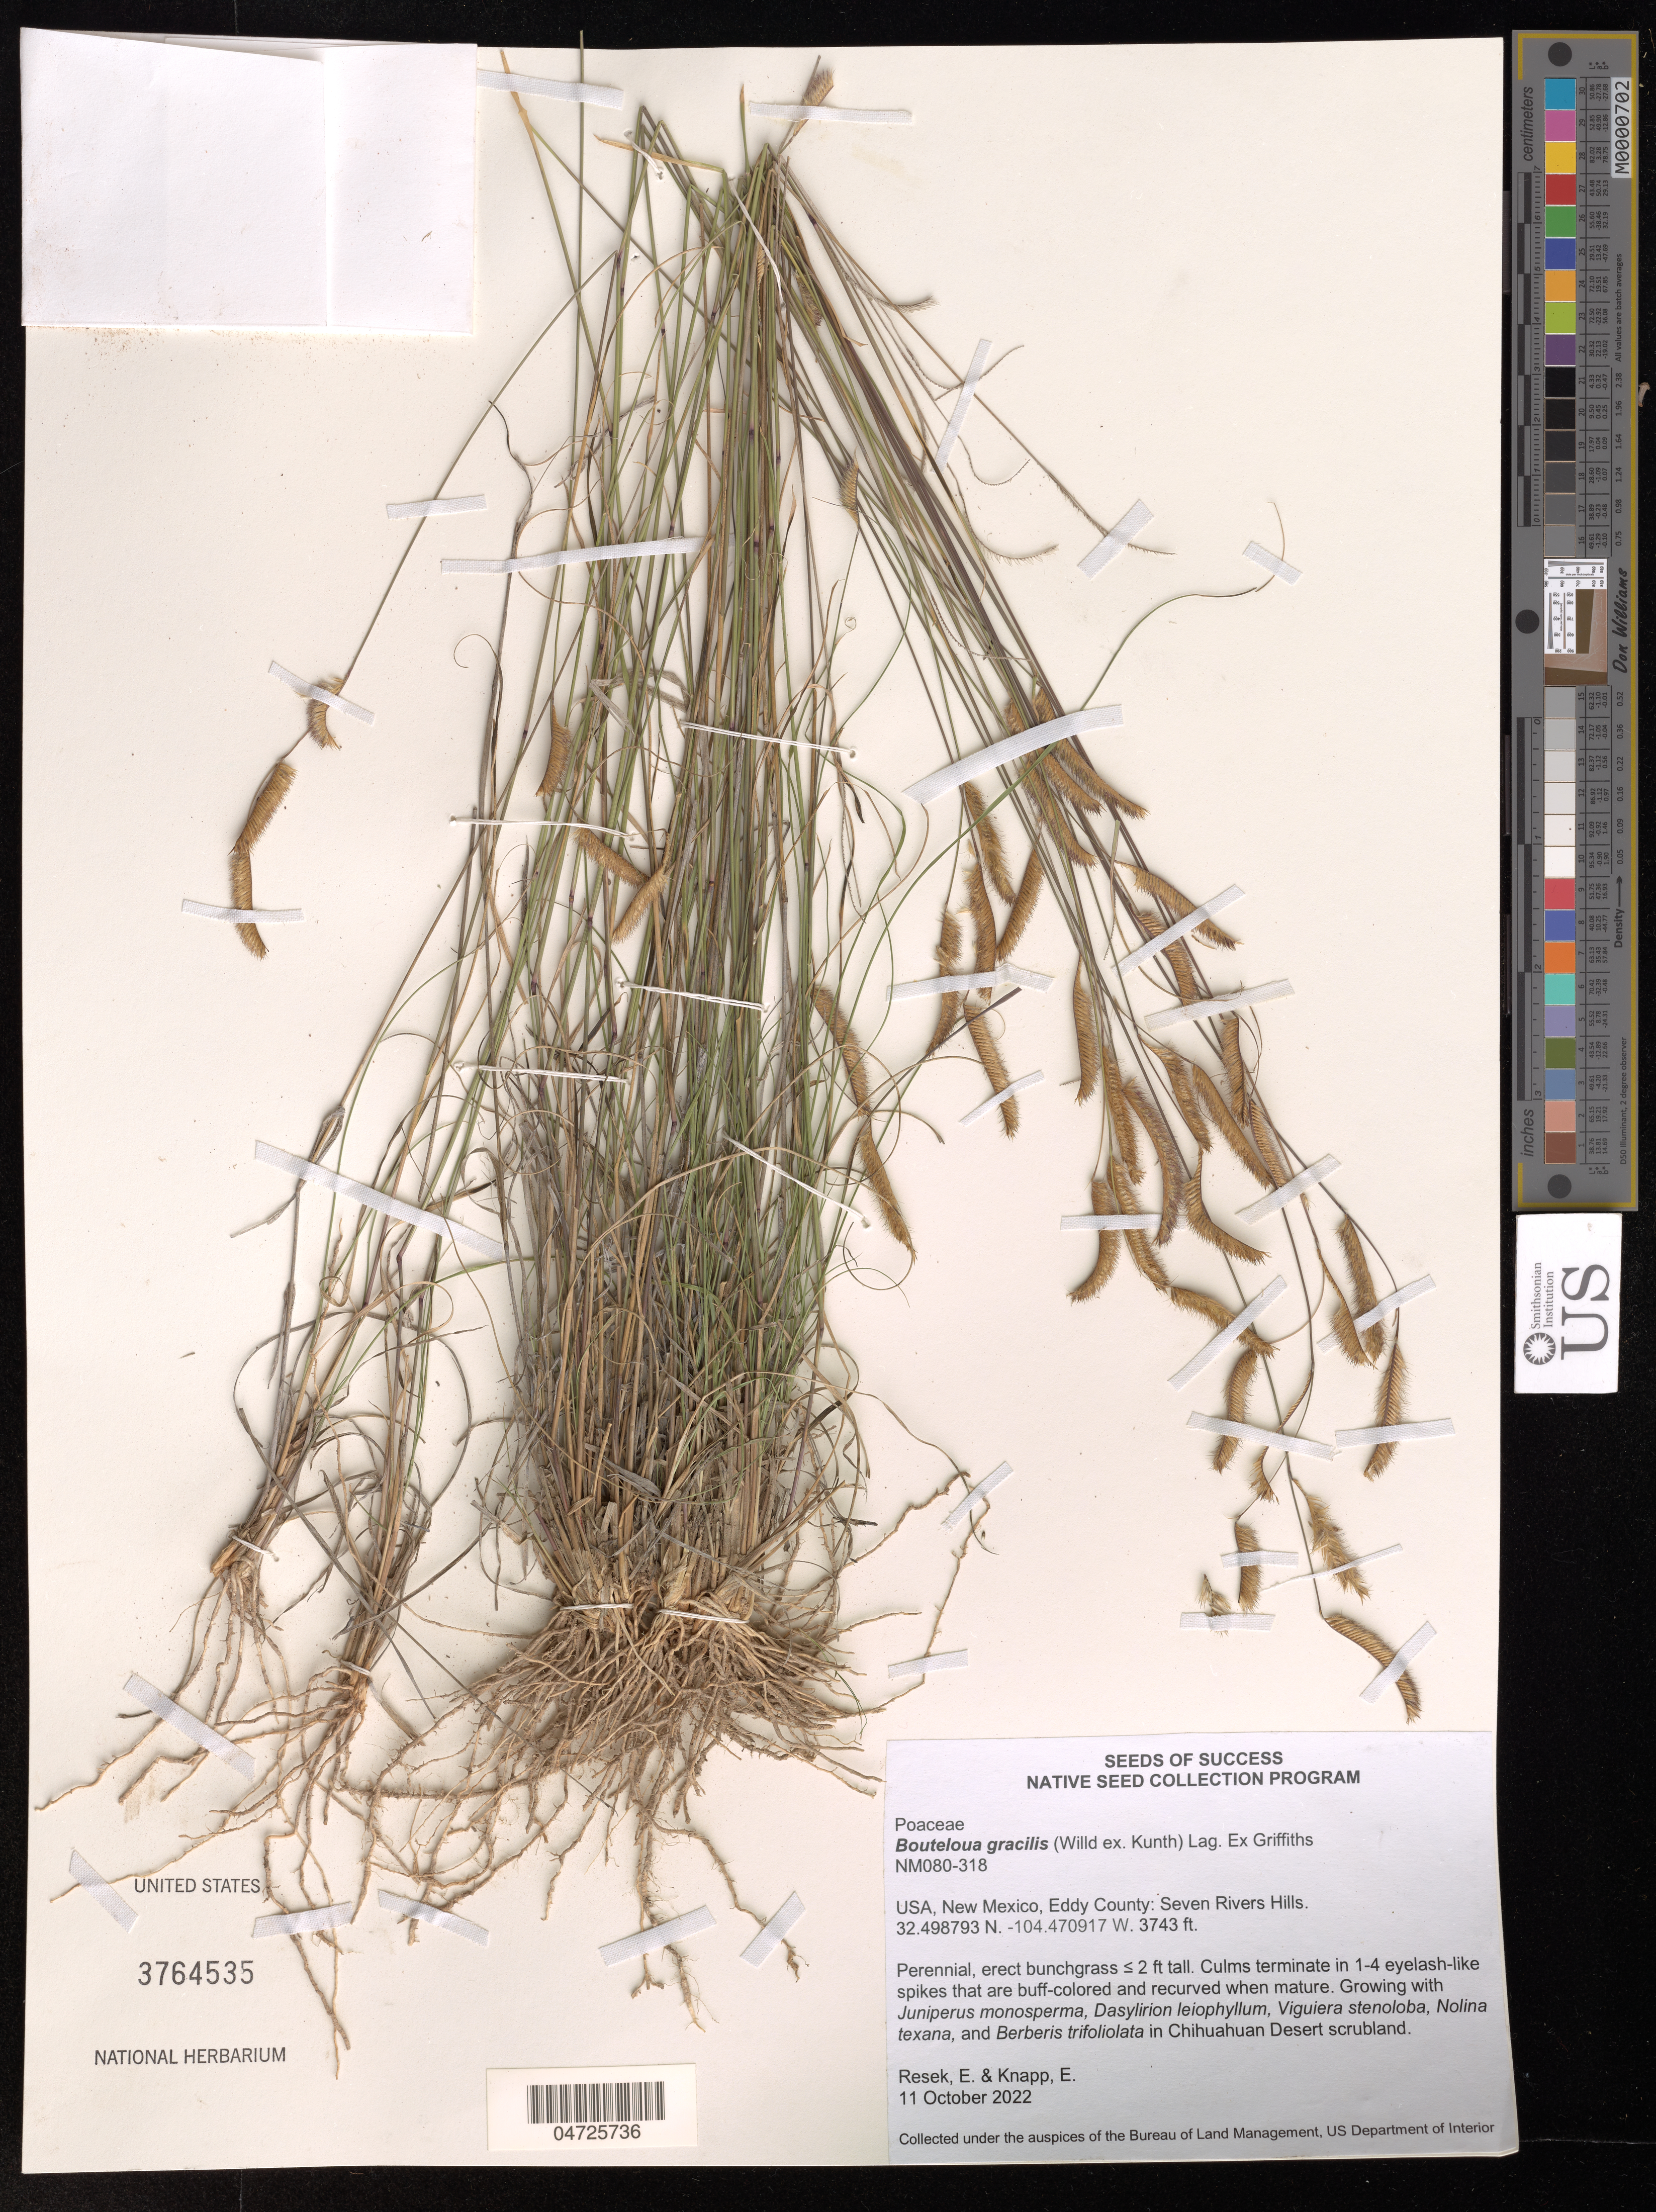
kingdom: Plantae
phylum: Tracheophyta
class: Liliopsida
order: Poales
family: Poaceae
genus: Bouteloua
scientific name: Bouteloua gracilis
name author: (Kunth) Lag. ex Griffiths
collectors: E. Resek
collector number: NM080-318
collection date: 2022-10-11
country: United States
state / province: New Mexico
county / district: Eddy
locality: Eddy County: Seven Rivers Hills.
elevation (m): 1141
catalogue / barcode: US 3764535